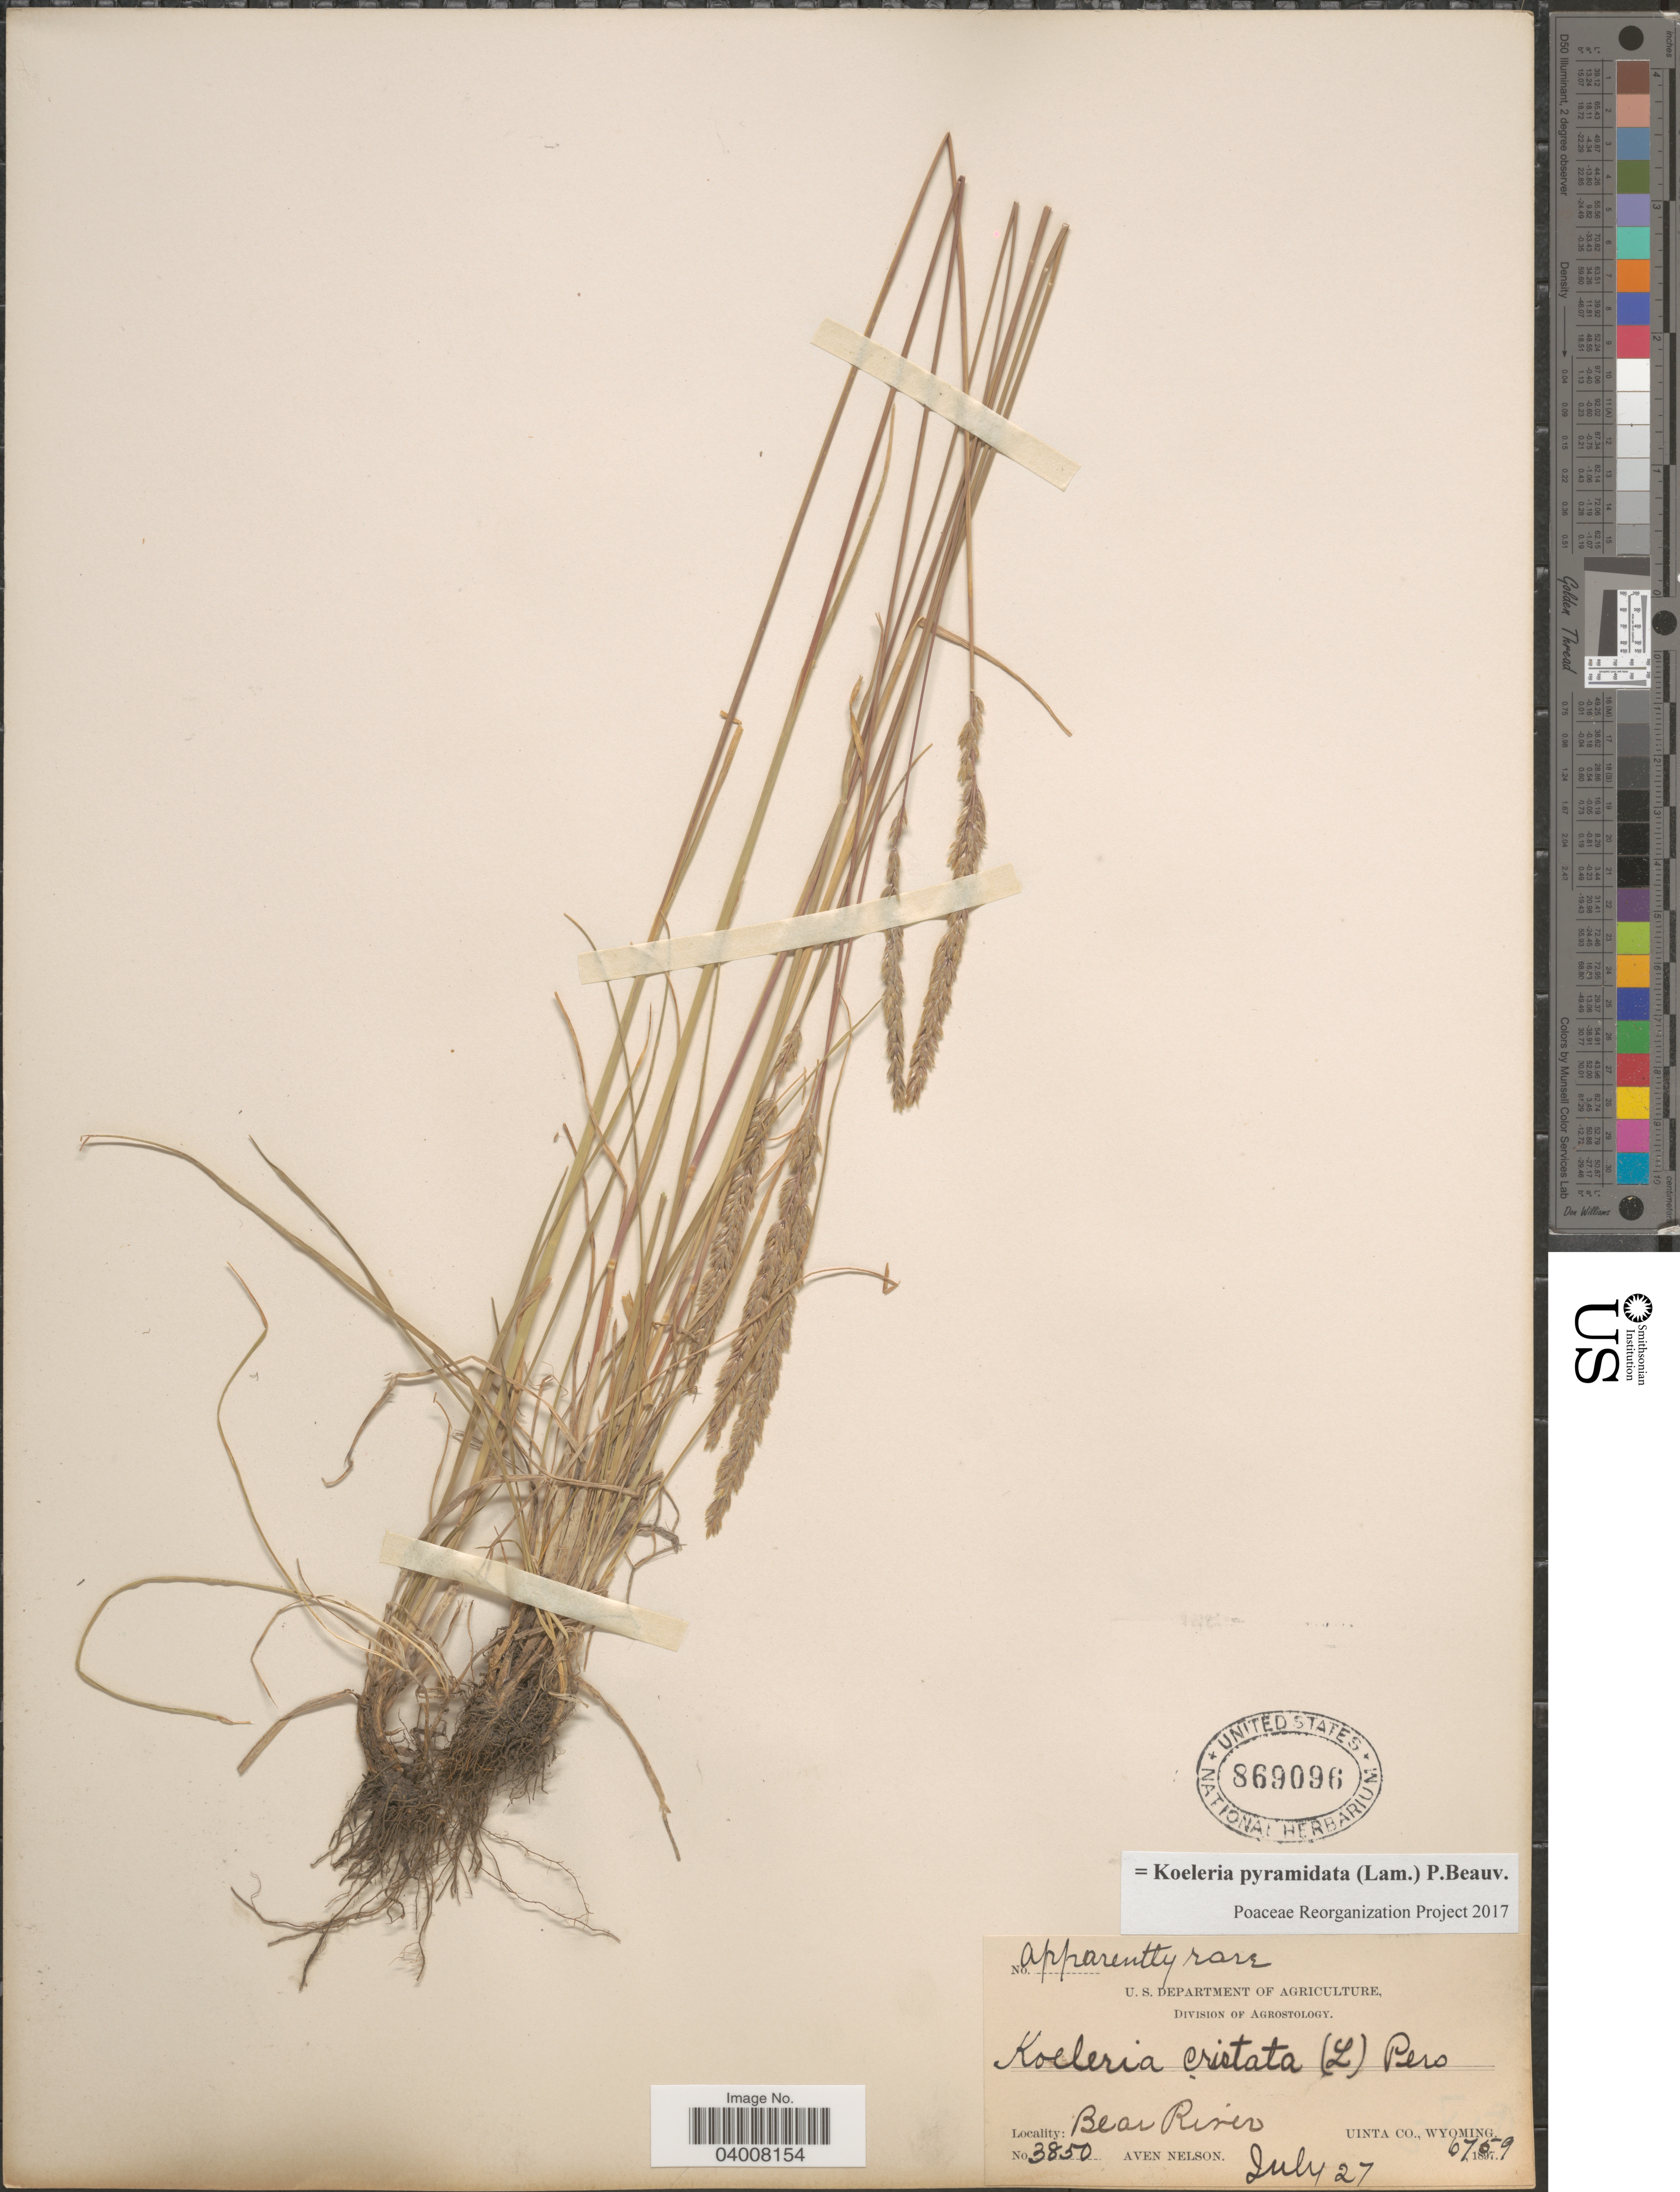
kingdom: Plantae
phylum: Tracheophyta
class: Liliopsida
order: Poales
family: Poaceae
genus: Koeleria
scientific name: Koeleria pyramidata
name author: (Lam.) P. Beauv.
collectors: A. Nelson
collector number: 3850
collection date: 1897-07-27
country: United States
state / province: Wyoming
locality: Bear River. Uinta Co.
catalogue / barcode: US 869096